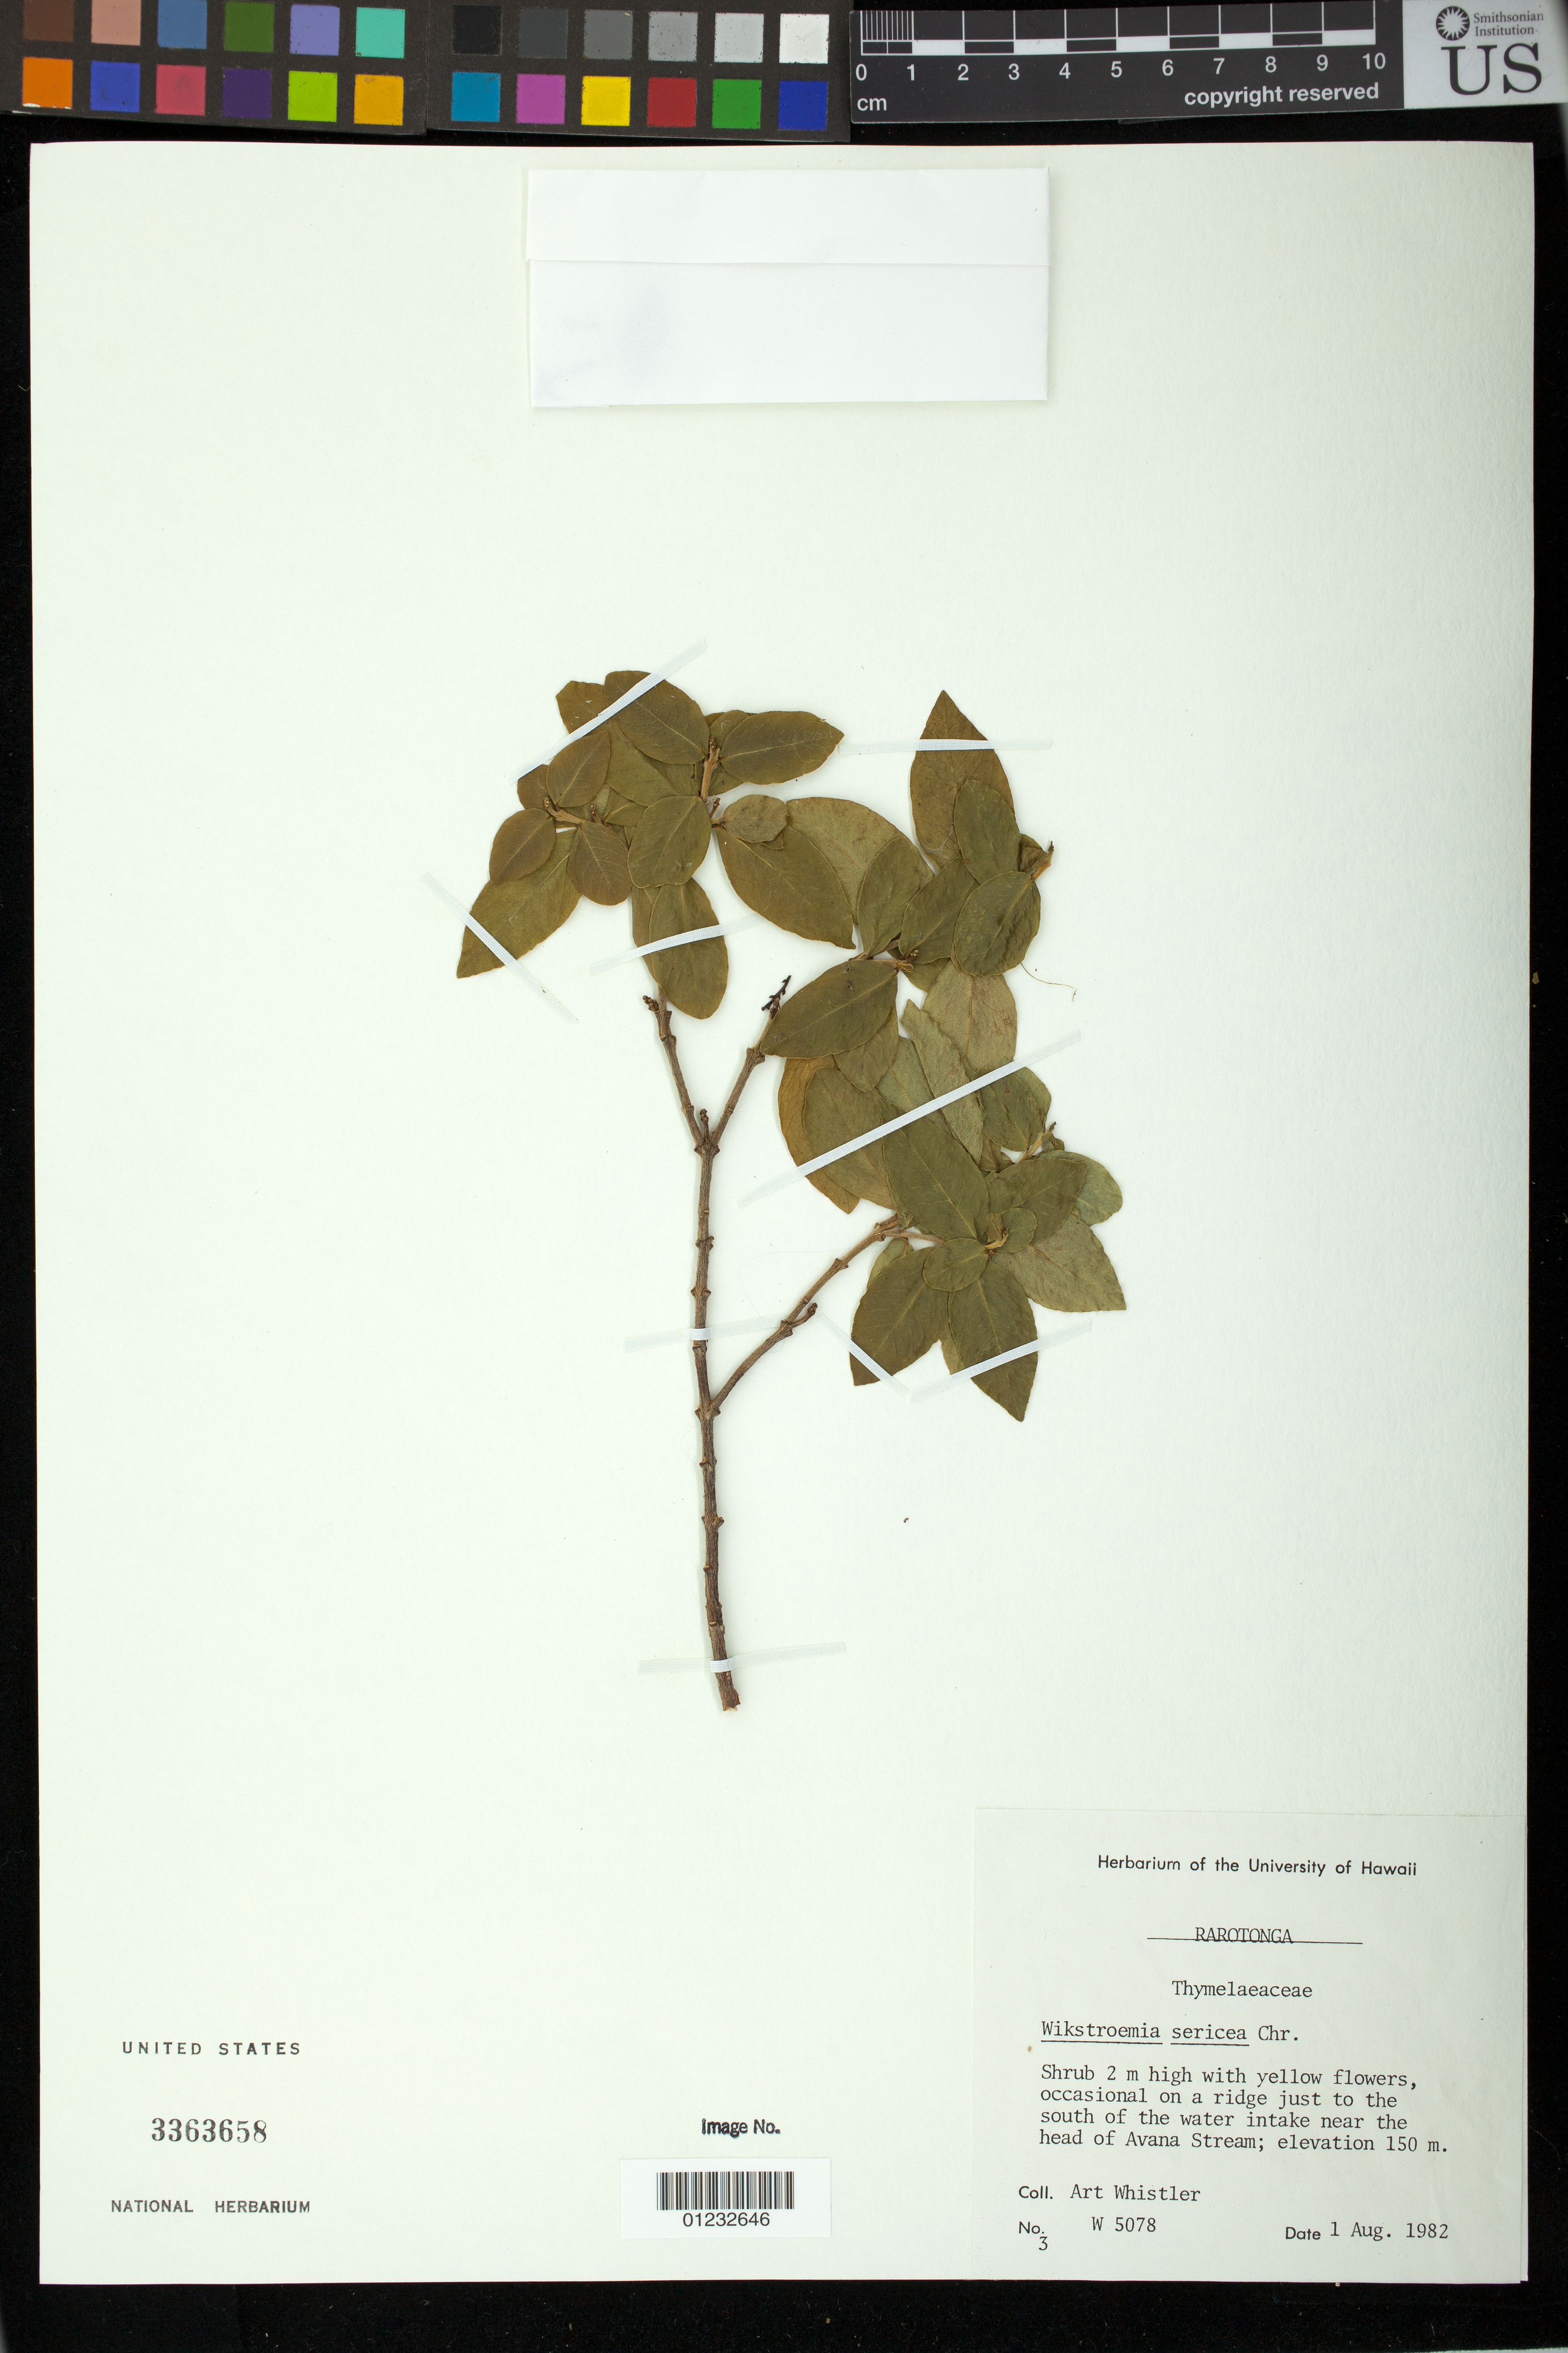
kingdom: Plantae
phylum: Tracheophyta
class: Magnoliopsida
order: Malvales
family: Thymelaeaceae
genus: Wikstroemia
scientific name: Wikstroemia sericea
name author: Christoph.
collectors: A. Whistler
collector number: W 5078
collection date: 1982-08-01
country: Cook Islands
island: Rarotonga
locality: On a ridge just to the south of the water intake near the head of Avana Stream.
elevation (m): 150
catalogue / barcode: US 3363658